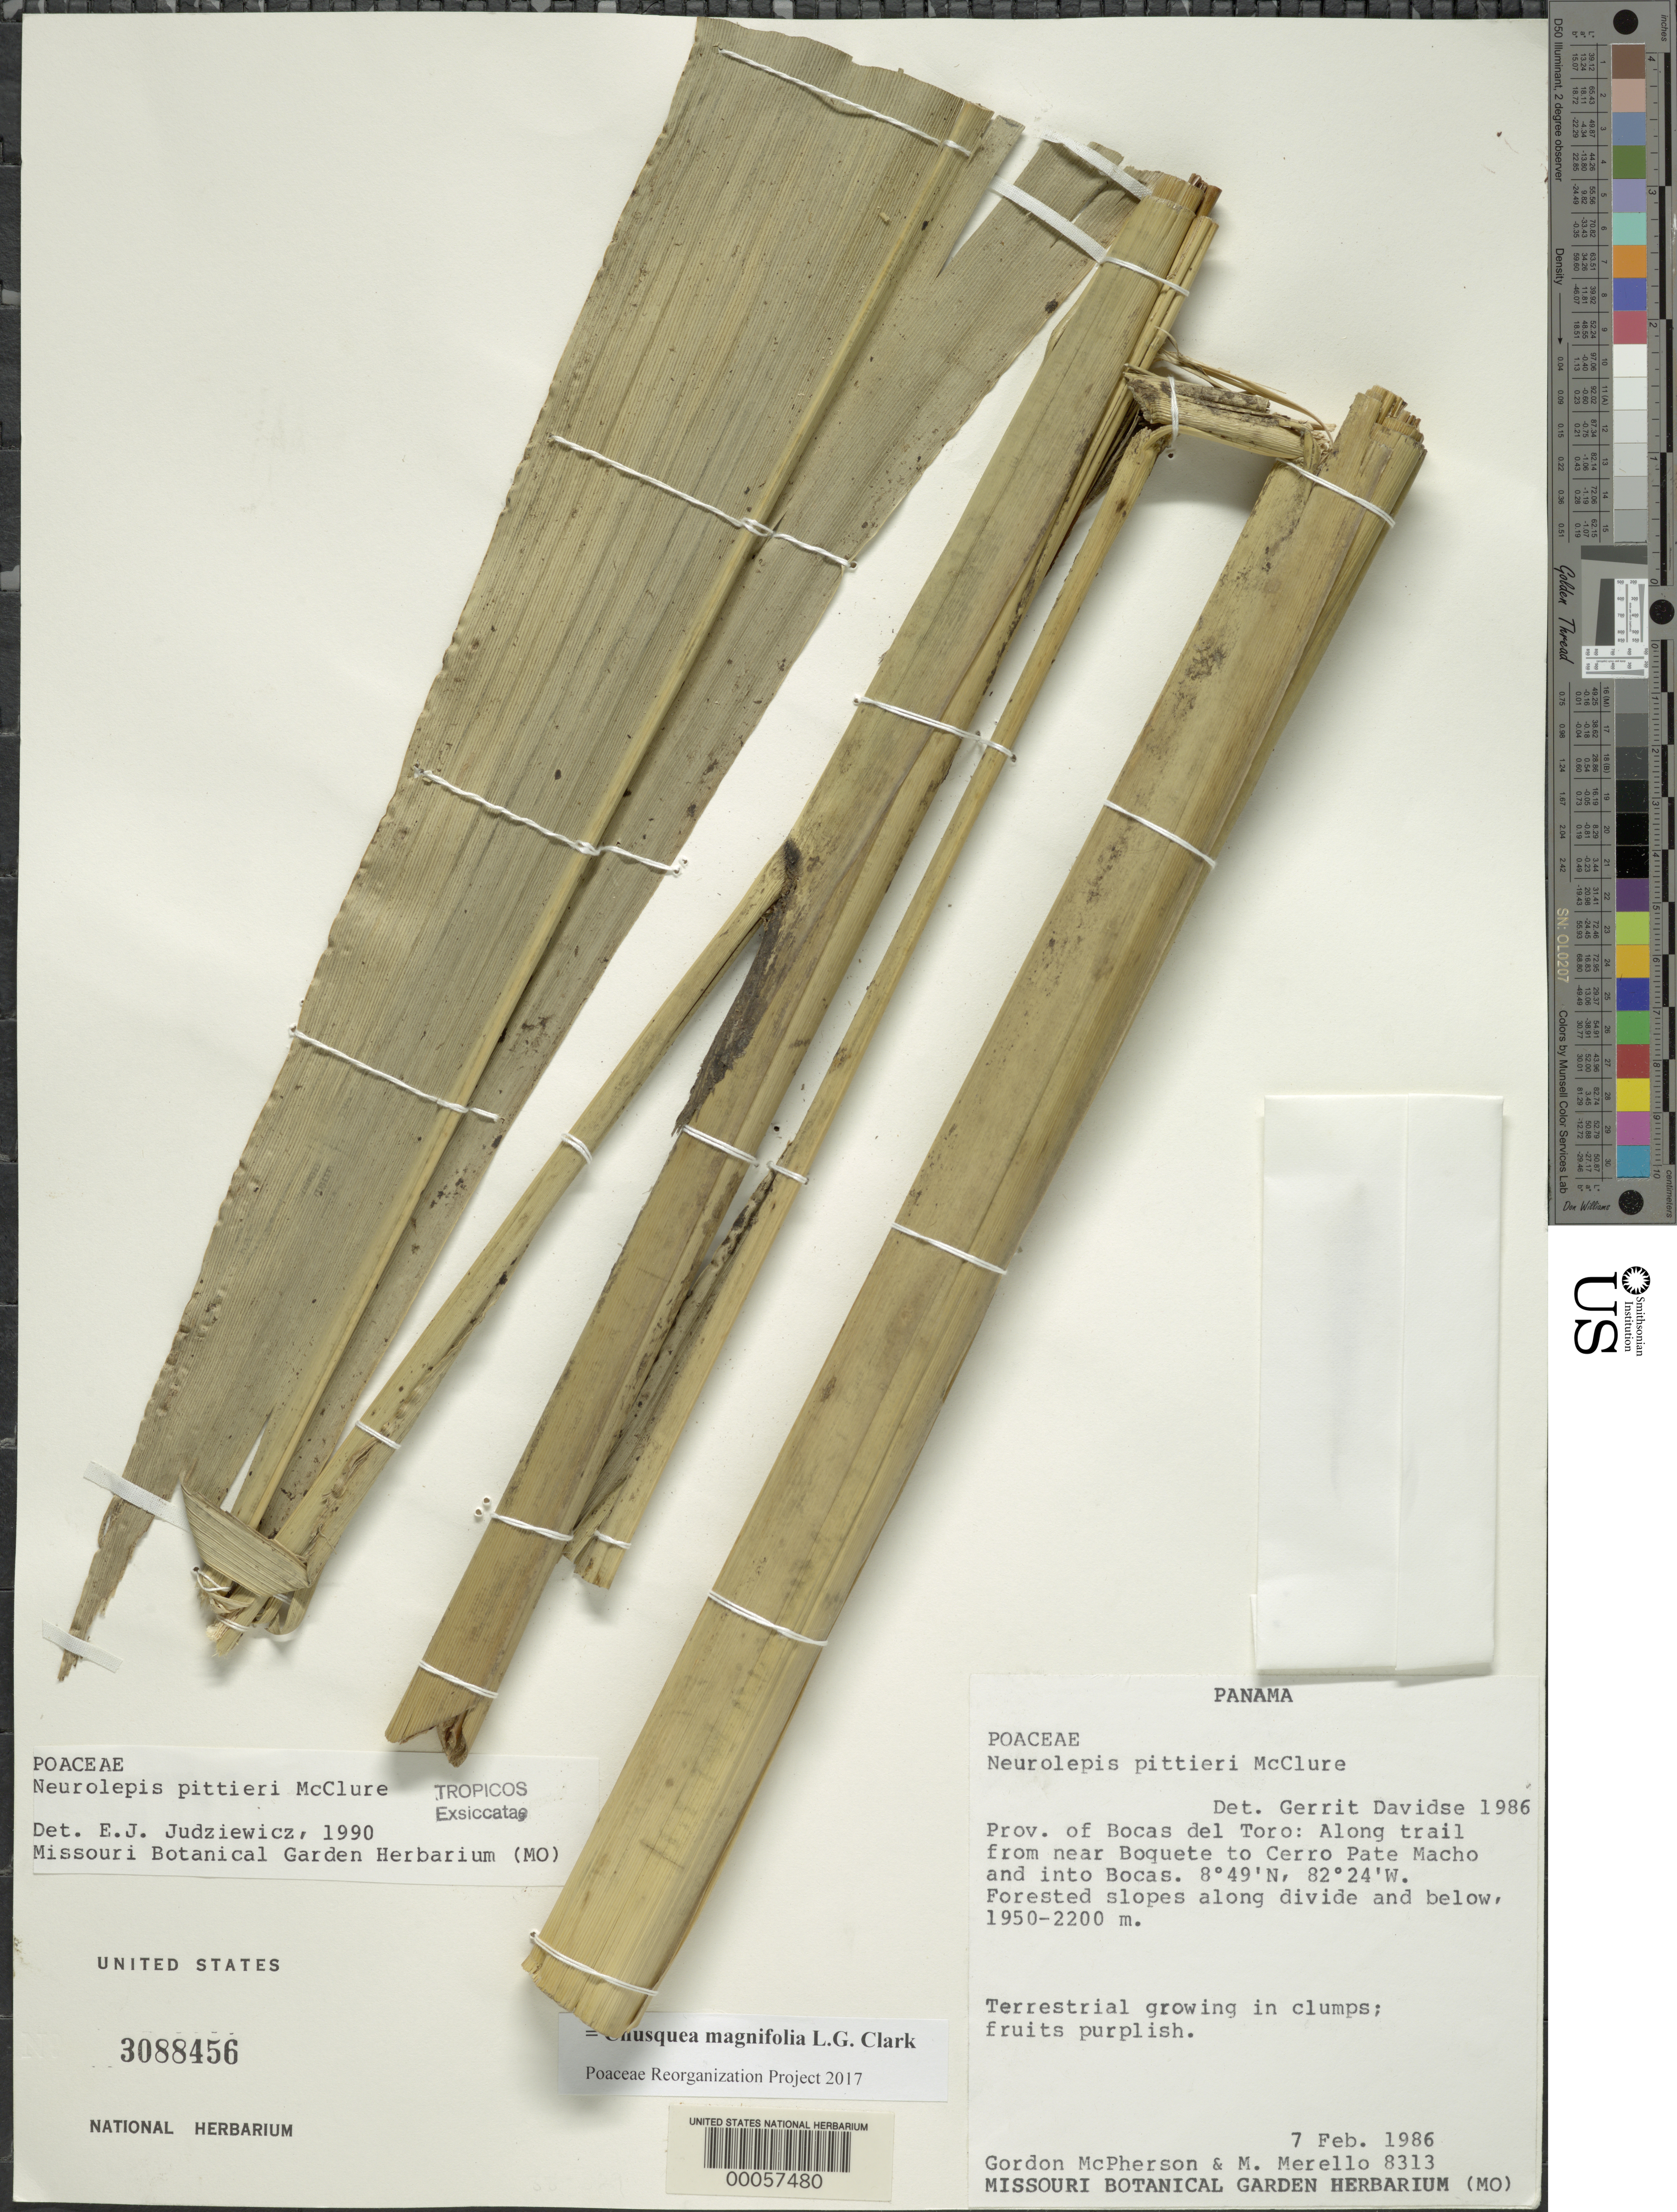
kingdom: Plantae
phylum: Tracheophyta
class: Liliopsida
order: Poales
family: Poaceae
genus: Neurolepis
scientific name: Neurolepis pittieri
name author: McClure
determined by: Judziewicz, E. J.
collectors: G. D. McPherson & M. Merello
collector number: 8313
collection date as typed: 07 Feb 1986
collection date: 1986-02-07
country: Panama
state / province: Bocas del Toro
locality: Along Trail from near Boquete to Cerro Pate Macho and into Bocas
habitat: Forested slopes along divide and below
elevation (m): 1950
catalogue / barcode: US 3088456